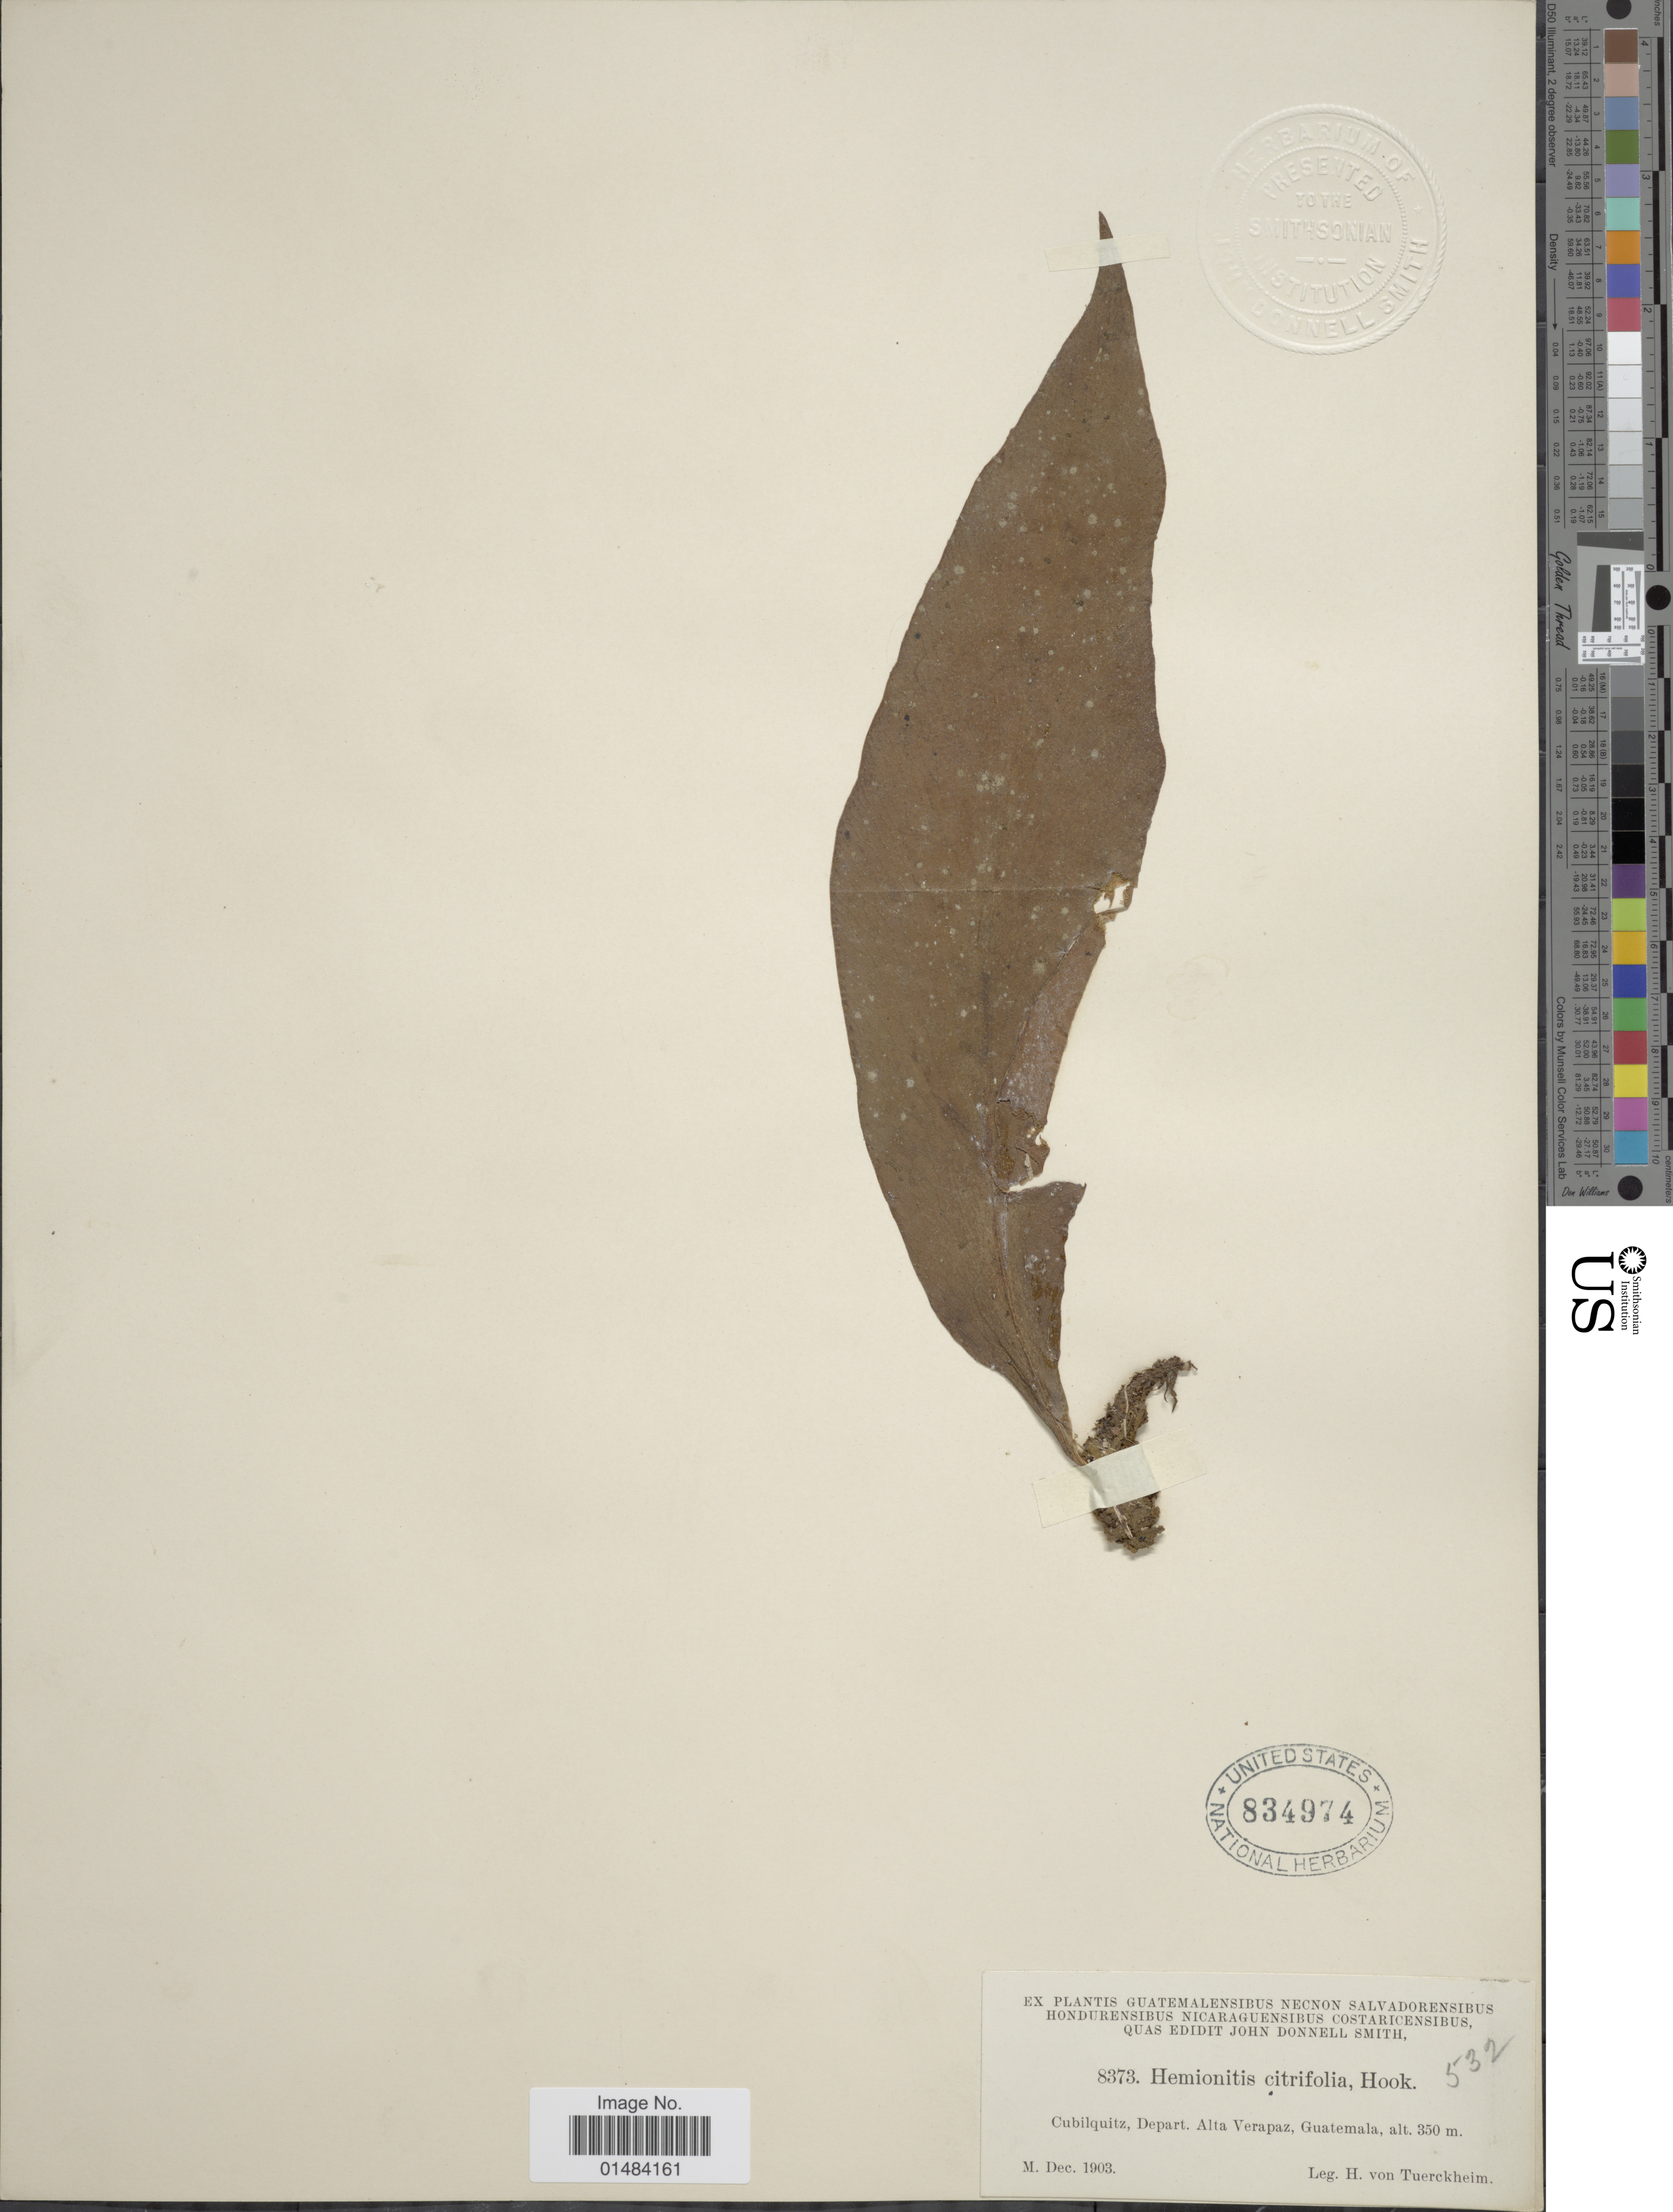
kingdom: Plantae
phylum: Tracheophyta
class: Polypodiopsida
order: Polypodiales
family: Pteridaceae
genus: Anetium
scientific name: Anetium citrifolium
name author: (L.) Splitg.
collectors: H. von Tuerckheim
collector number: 8373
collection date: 1903-12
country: Guatemala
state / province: Alta Verapaz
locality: Cubilquitz. Depart. Alta Verpaz, Guatemala.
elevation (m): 350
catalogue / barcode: US 834974